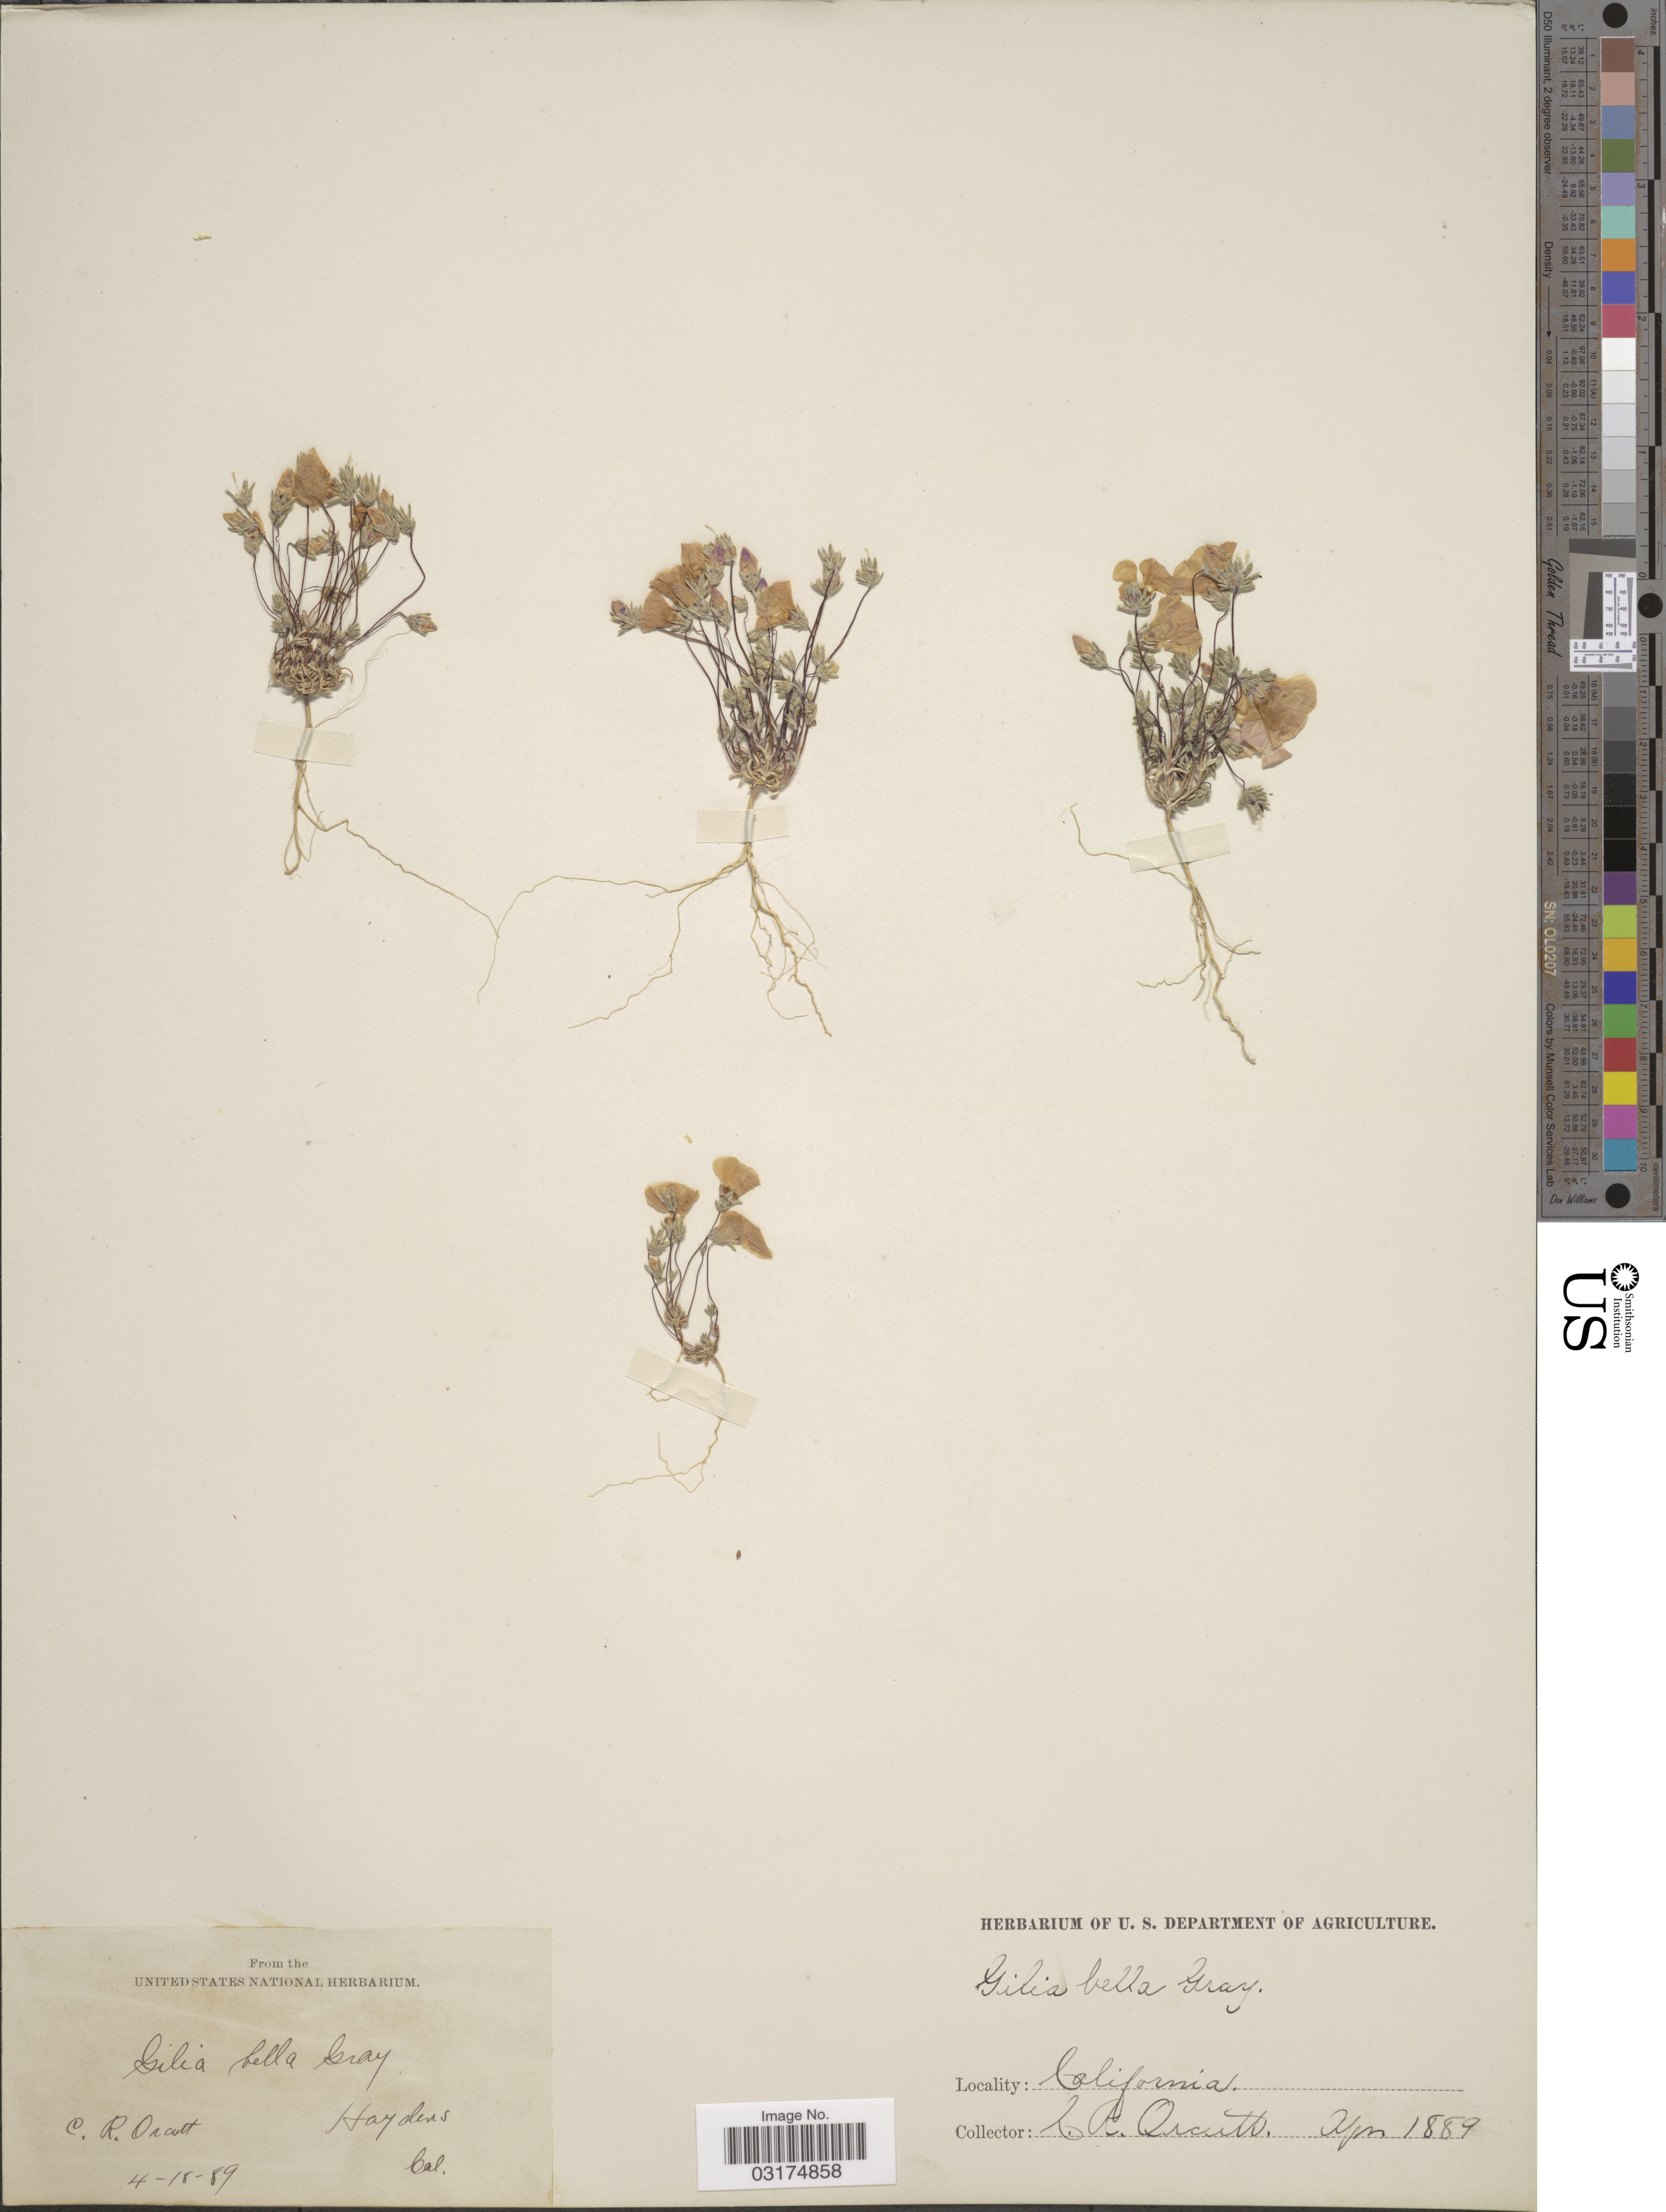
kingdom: Plantae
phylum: Tracheophyta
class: Magnoliopsida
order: Ericales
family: Polemoniaceae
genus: Linanthus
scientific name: Linanthus bellus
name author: (A. Gray) S.W. Greene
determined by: Strong, Mark T., (BOT), Smithsonian Institution - National Museum of Natural History (UNITED STATES)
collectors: C. R. Orcutt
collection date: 1889-04-18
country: United States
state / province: California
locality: Haydens.